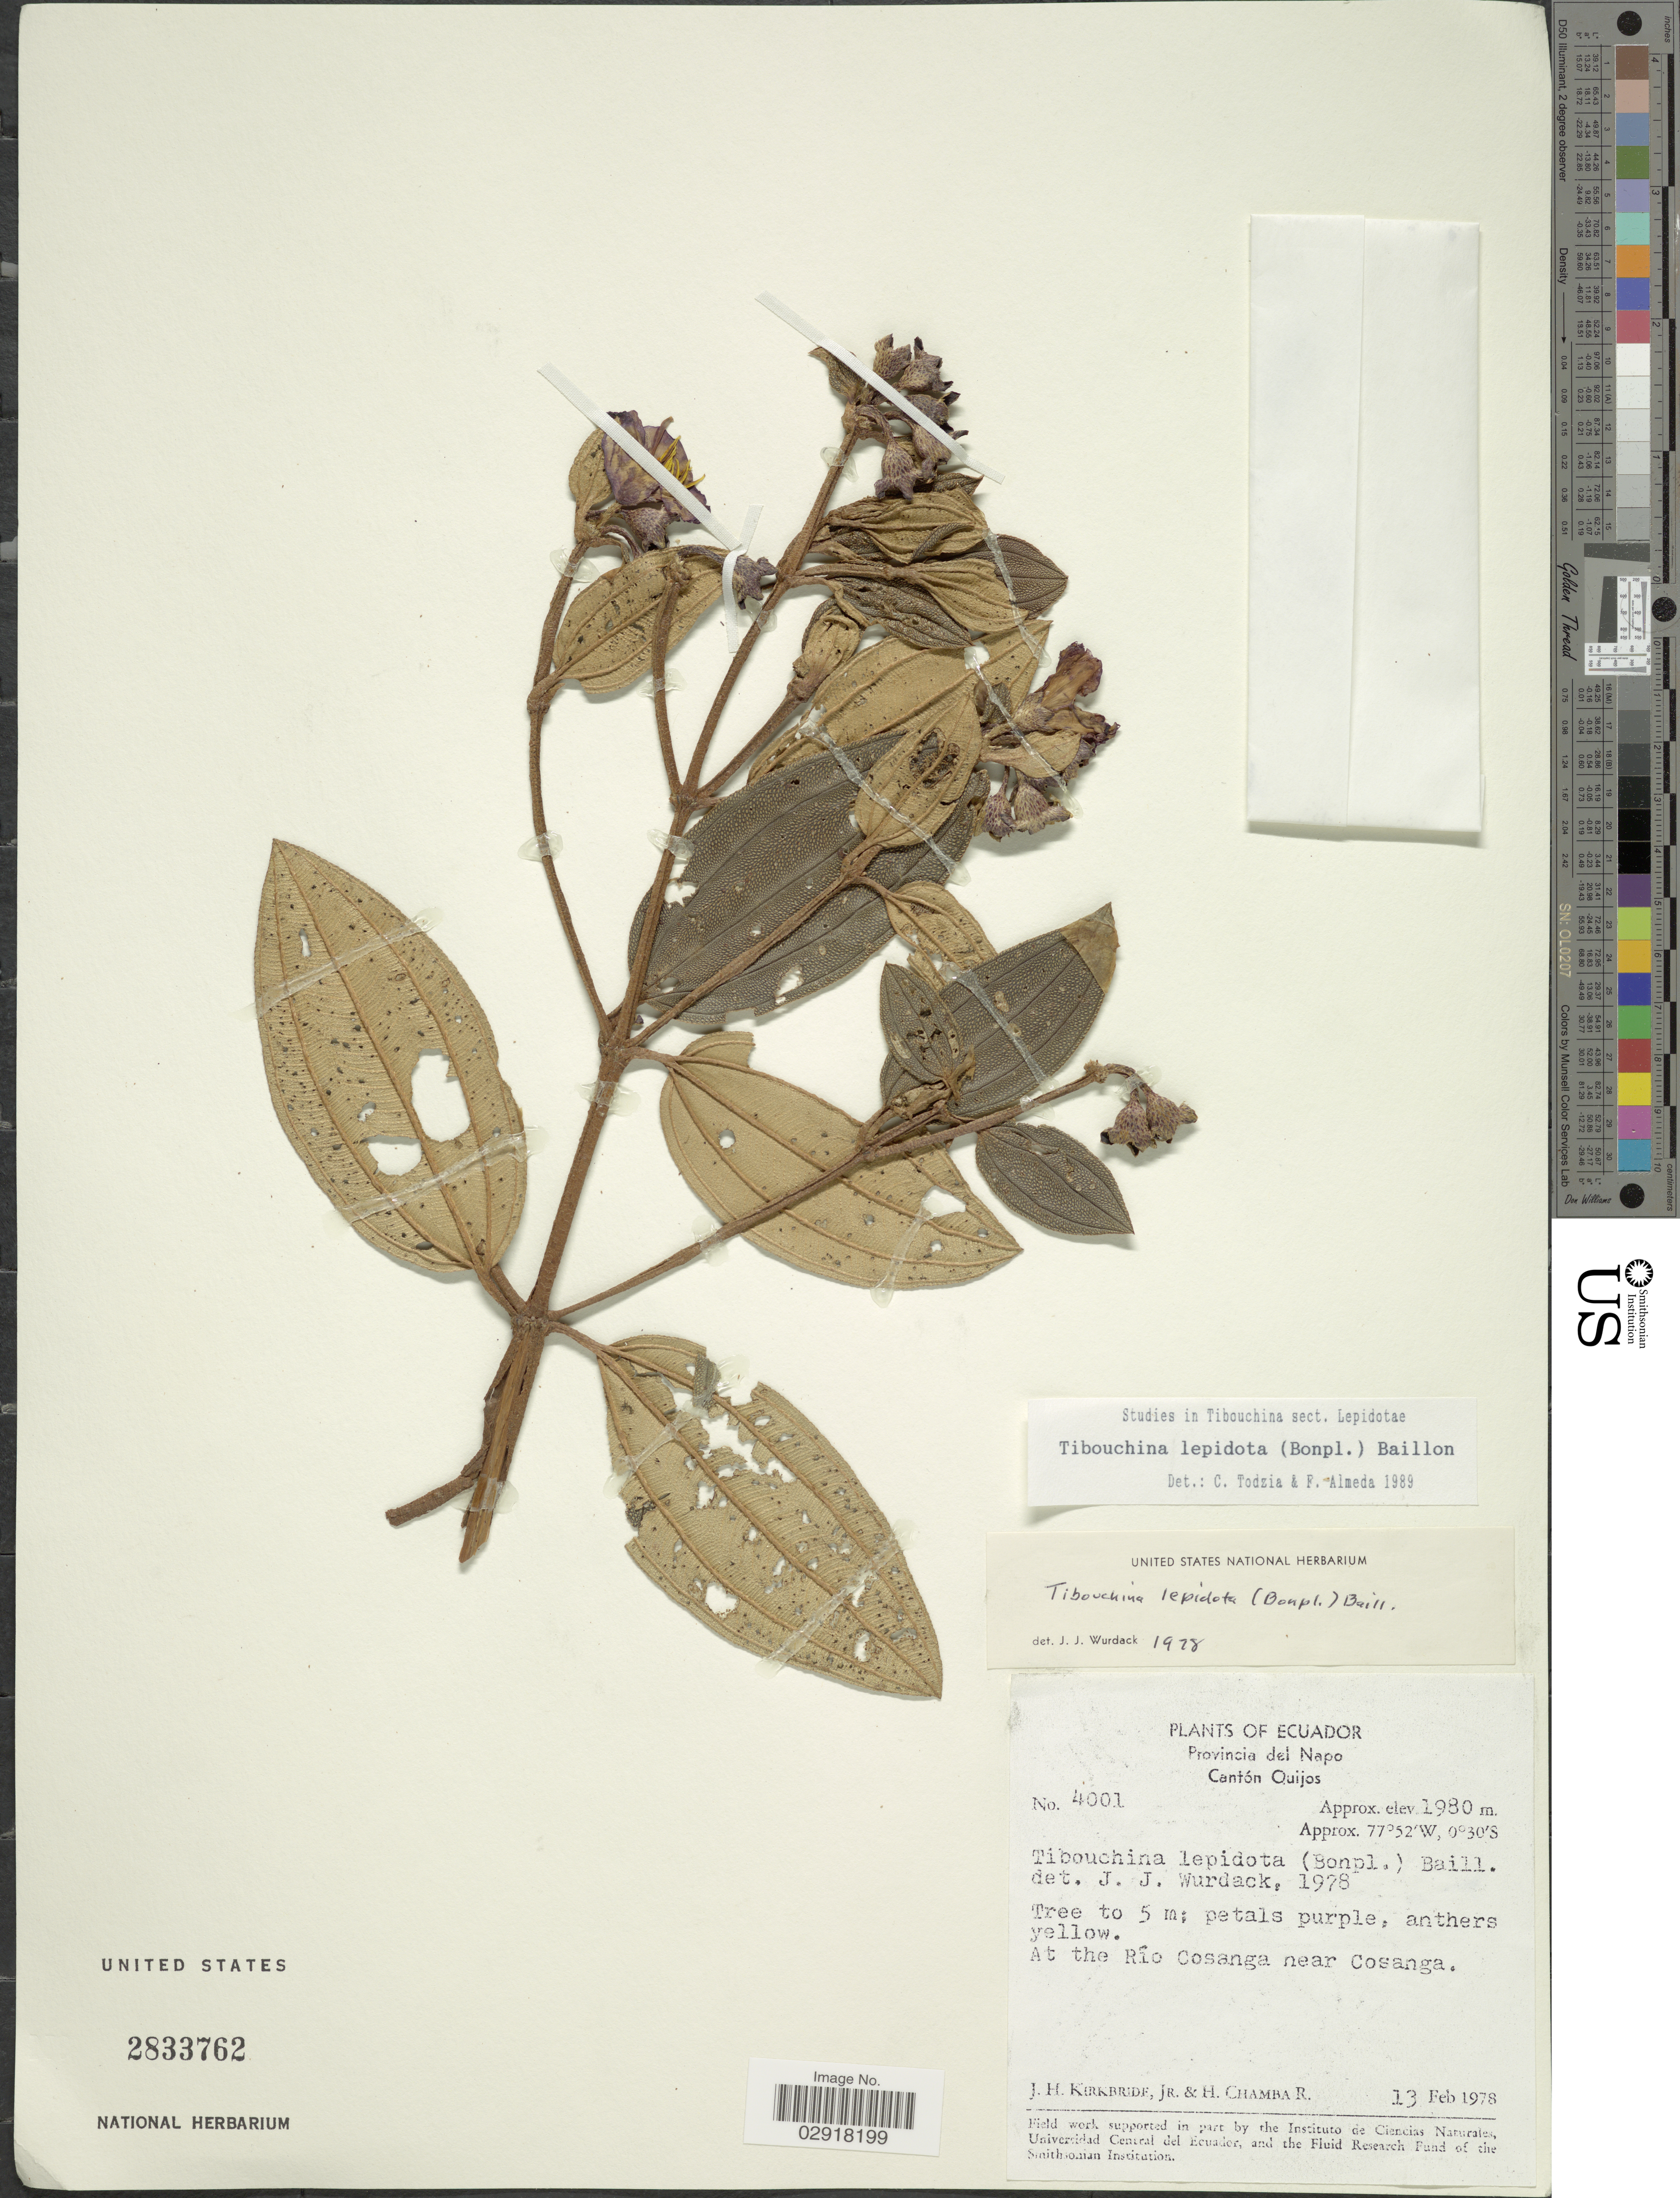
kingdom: Plantae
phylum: Tracheophyta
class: Magnoliopsida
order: Myrtales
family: Melastomataceae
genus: Andesanthus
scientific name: Andesanthus lepidotus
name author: (Humb. & Bonpl.) P.J.F. Guim. & Michelang.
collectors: J. H. Kirkbride & H. Chamba R.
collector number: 4001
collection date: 1978-02-13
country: Ecuador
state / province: Napo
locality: Cantón Ouijos. At the Río Cosanga near Cosanga.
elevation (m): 1980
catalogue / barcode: US 2833762